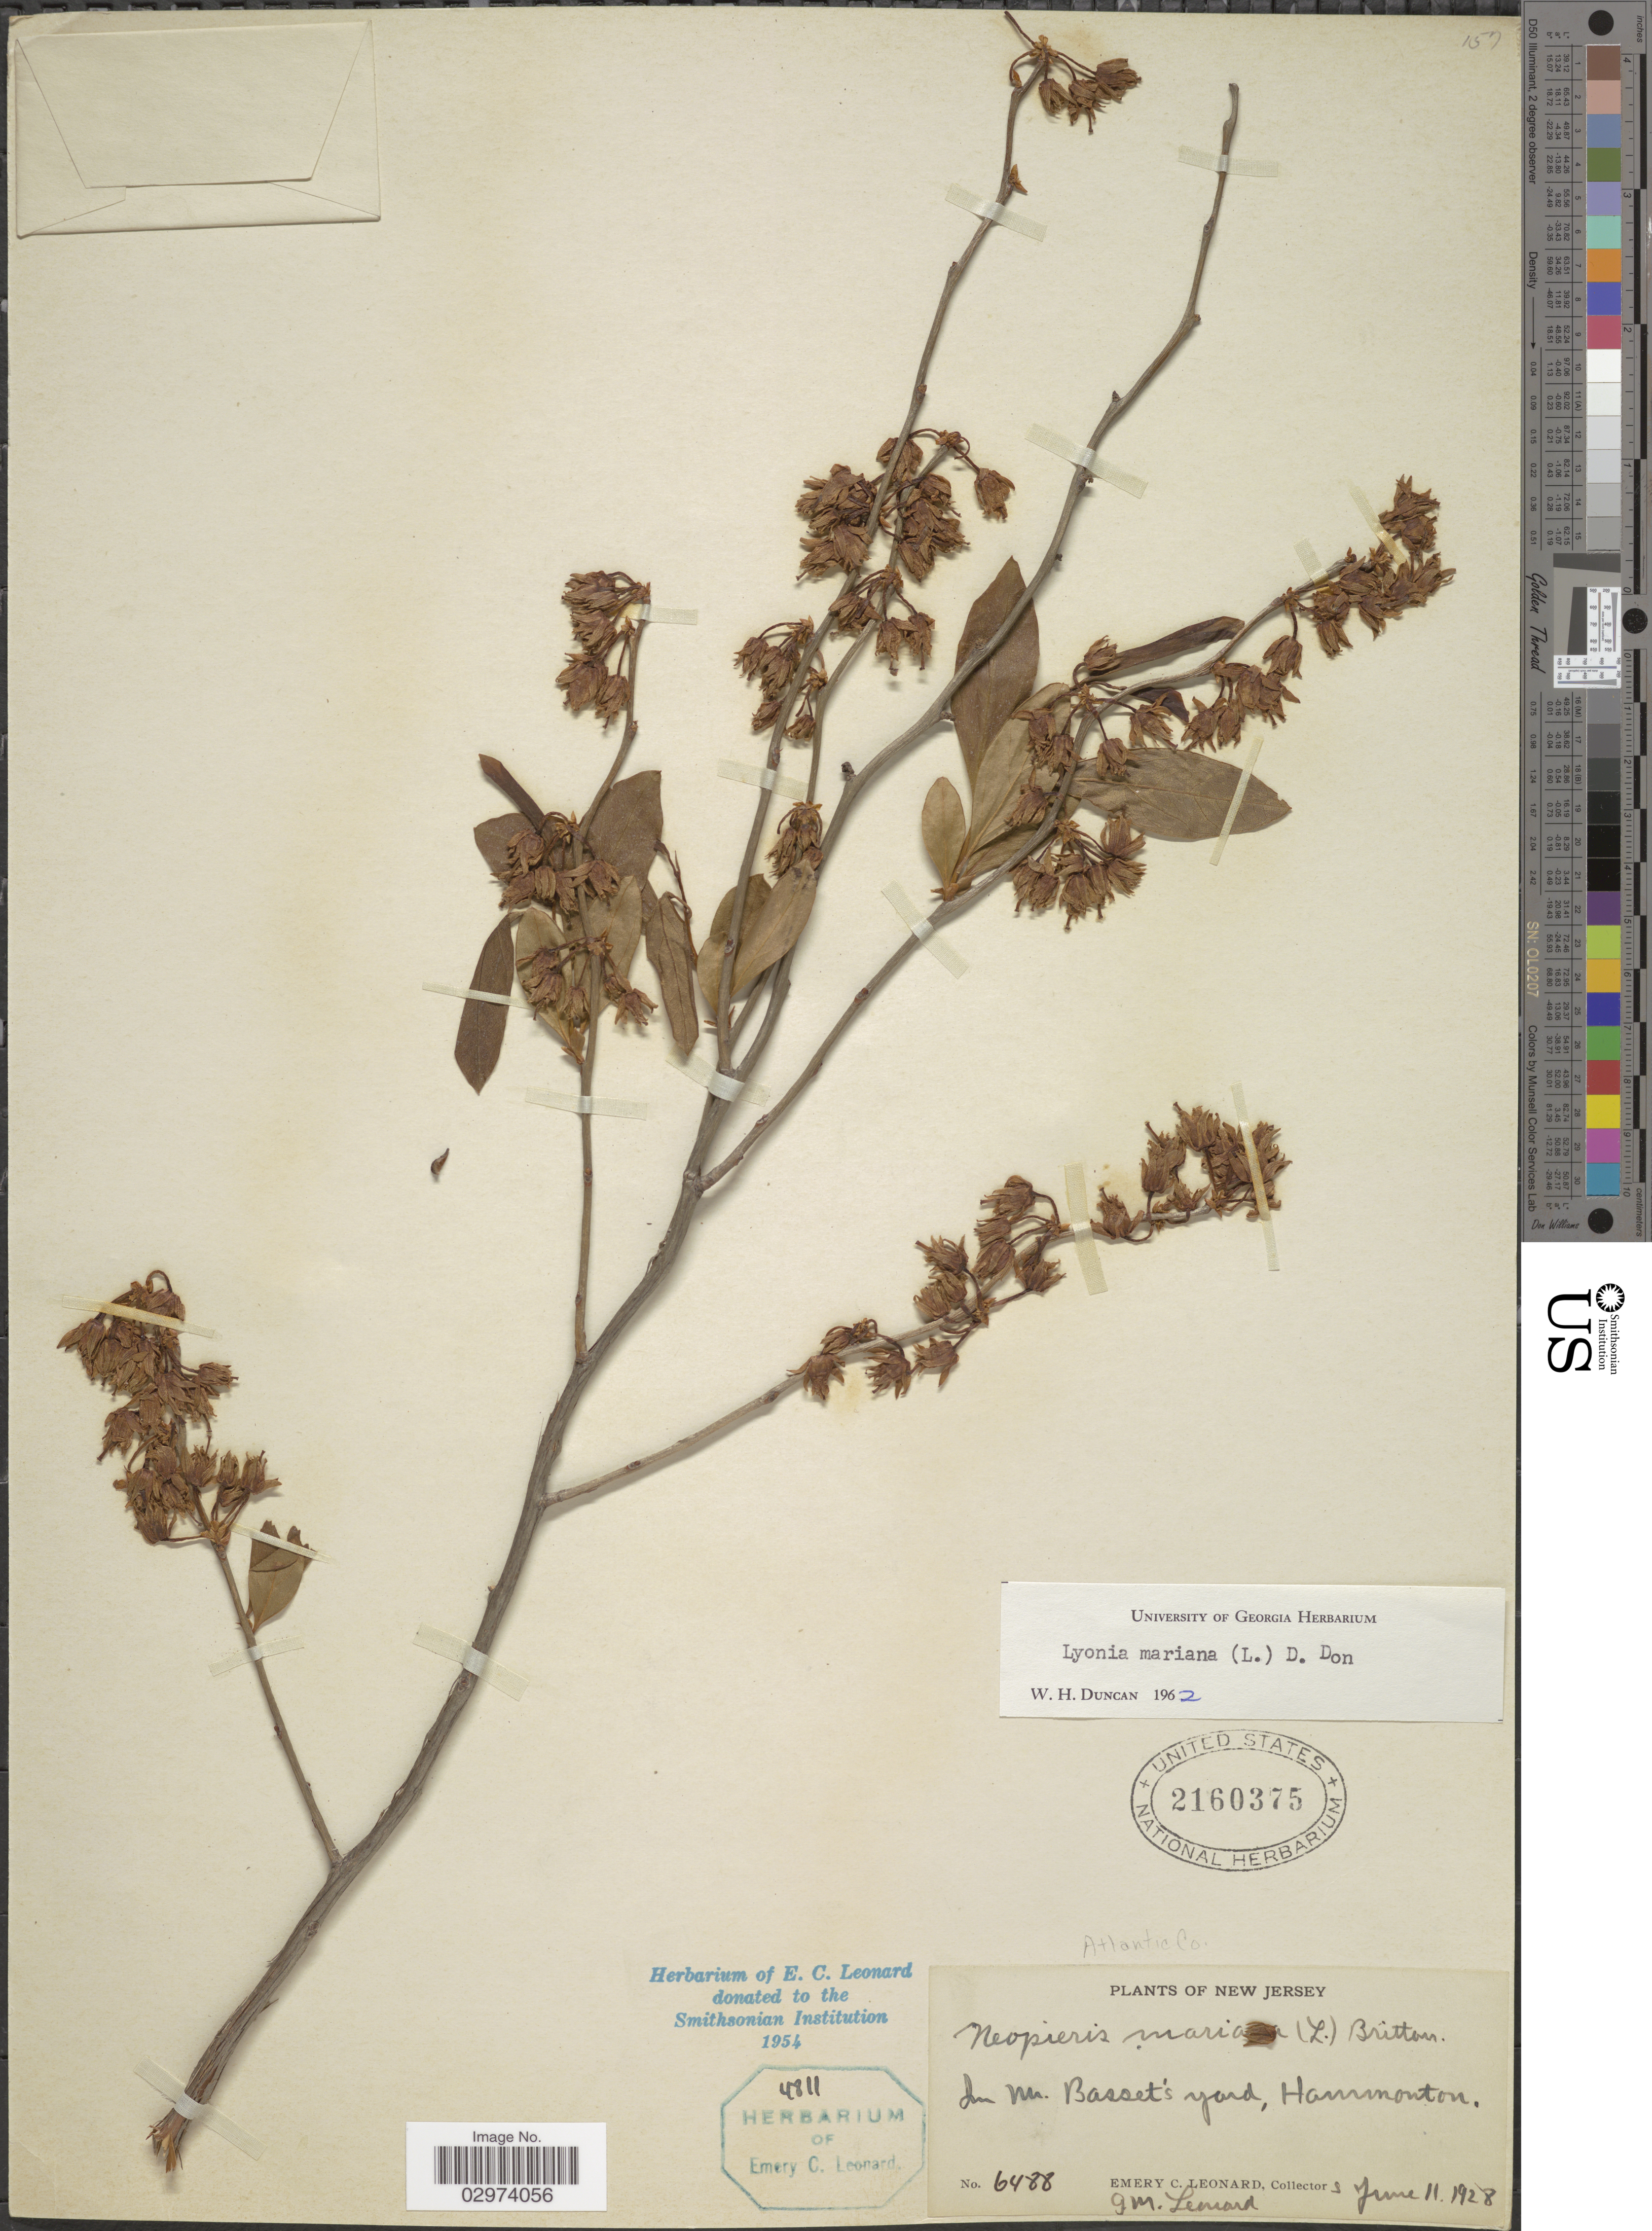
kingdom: Plantae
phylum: Tracheophyta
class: Magnoliopsida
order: Ericales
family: Ericaceae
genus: Lyonia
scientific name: Lyonia mariana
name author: (L.) D. Don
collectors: E. C. Leonard & G. M. Leonard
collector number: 6488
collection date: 1928-06-11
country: United States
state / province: New Jersey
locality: In Mr. Basset's yard, Hammonton. Atlantic Co.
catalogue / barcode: US 2160375